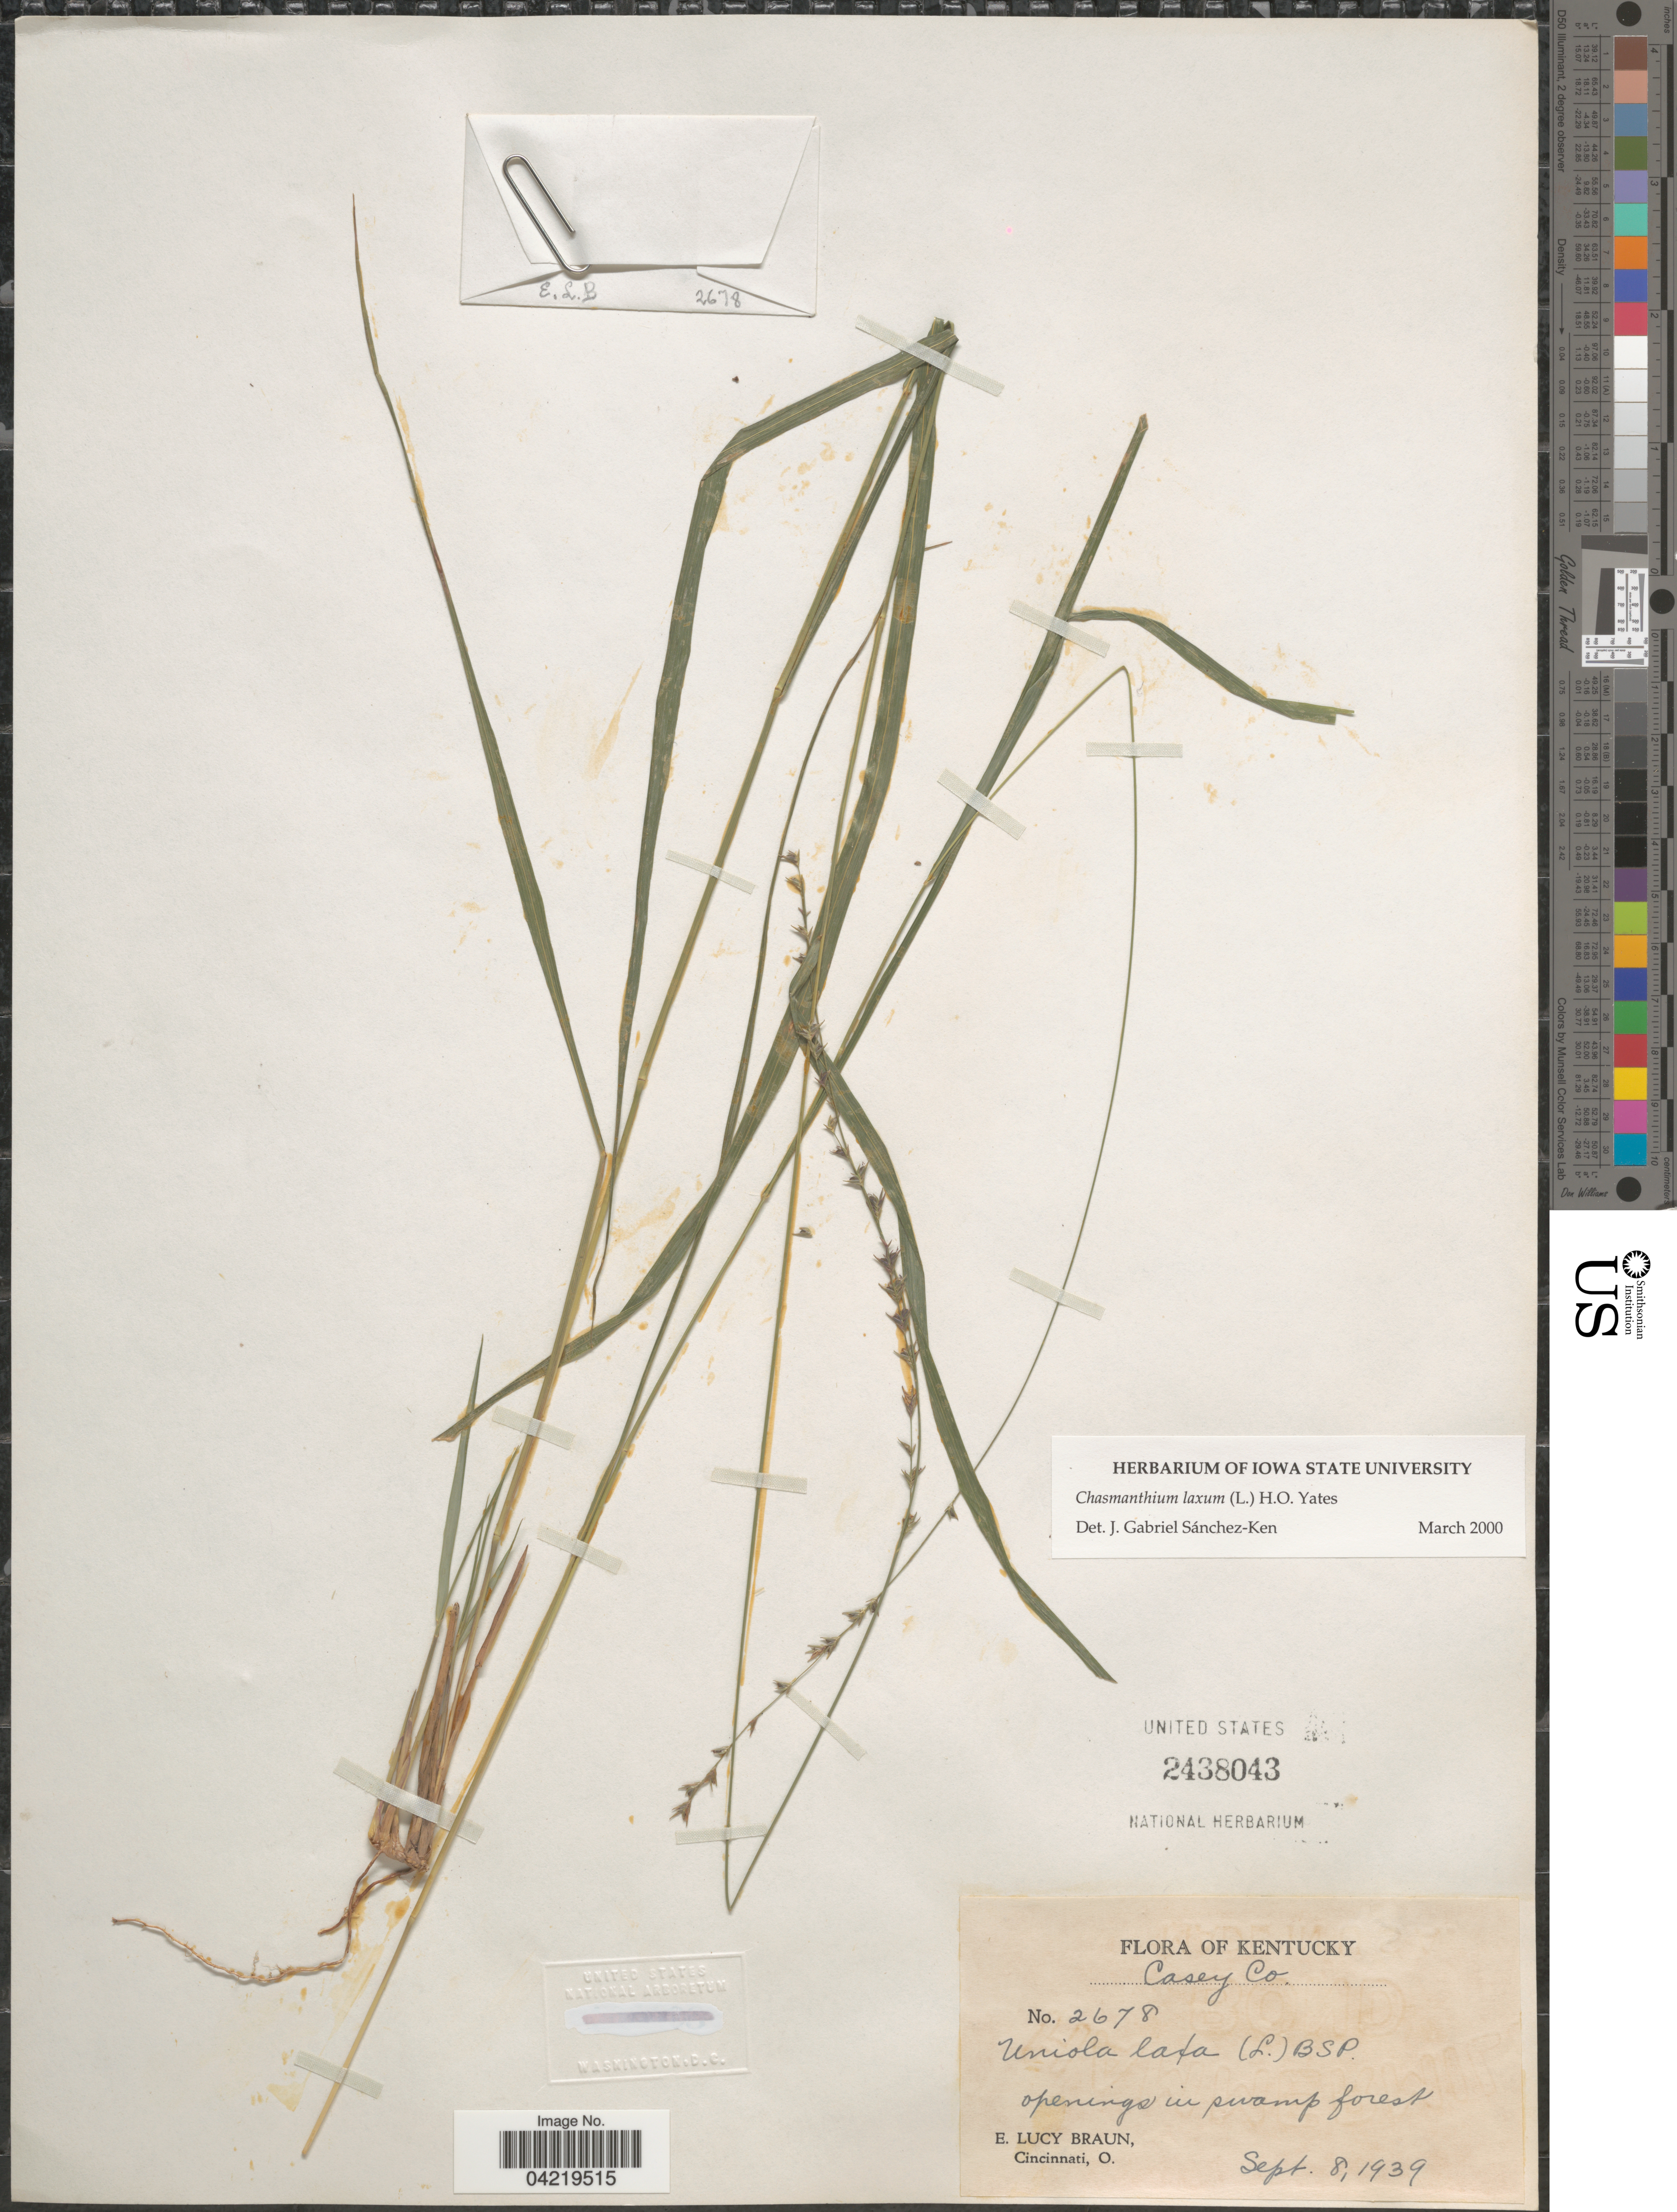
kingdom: Plantae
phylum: Tracheophyta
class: Liliopsida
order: Poales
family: Poaceae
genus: Chasmanthium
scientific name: Chasmanthium laxum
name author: (L.) H.O. Yates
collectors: E. L. Braun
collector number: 2678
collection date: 1939-09-08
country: United States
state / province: Kentucky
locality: Casey Co.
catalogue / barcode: US 2438043